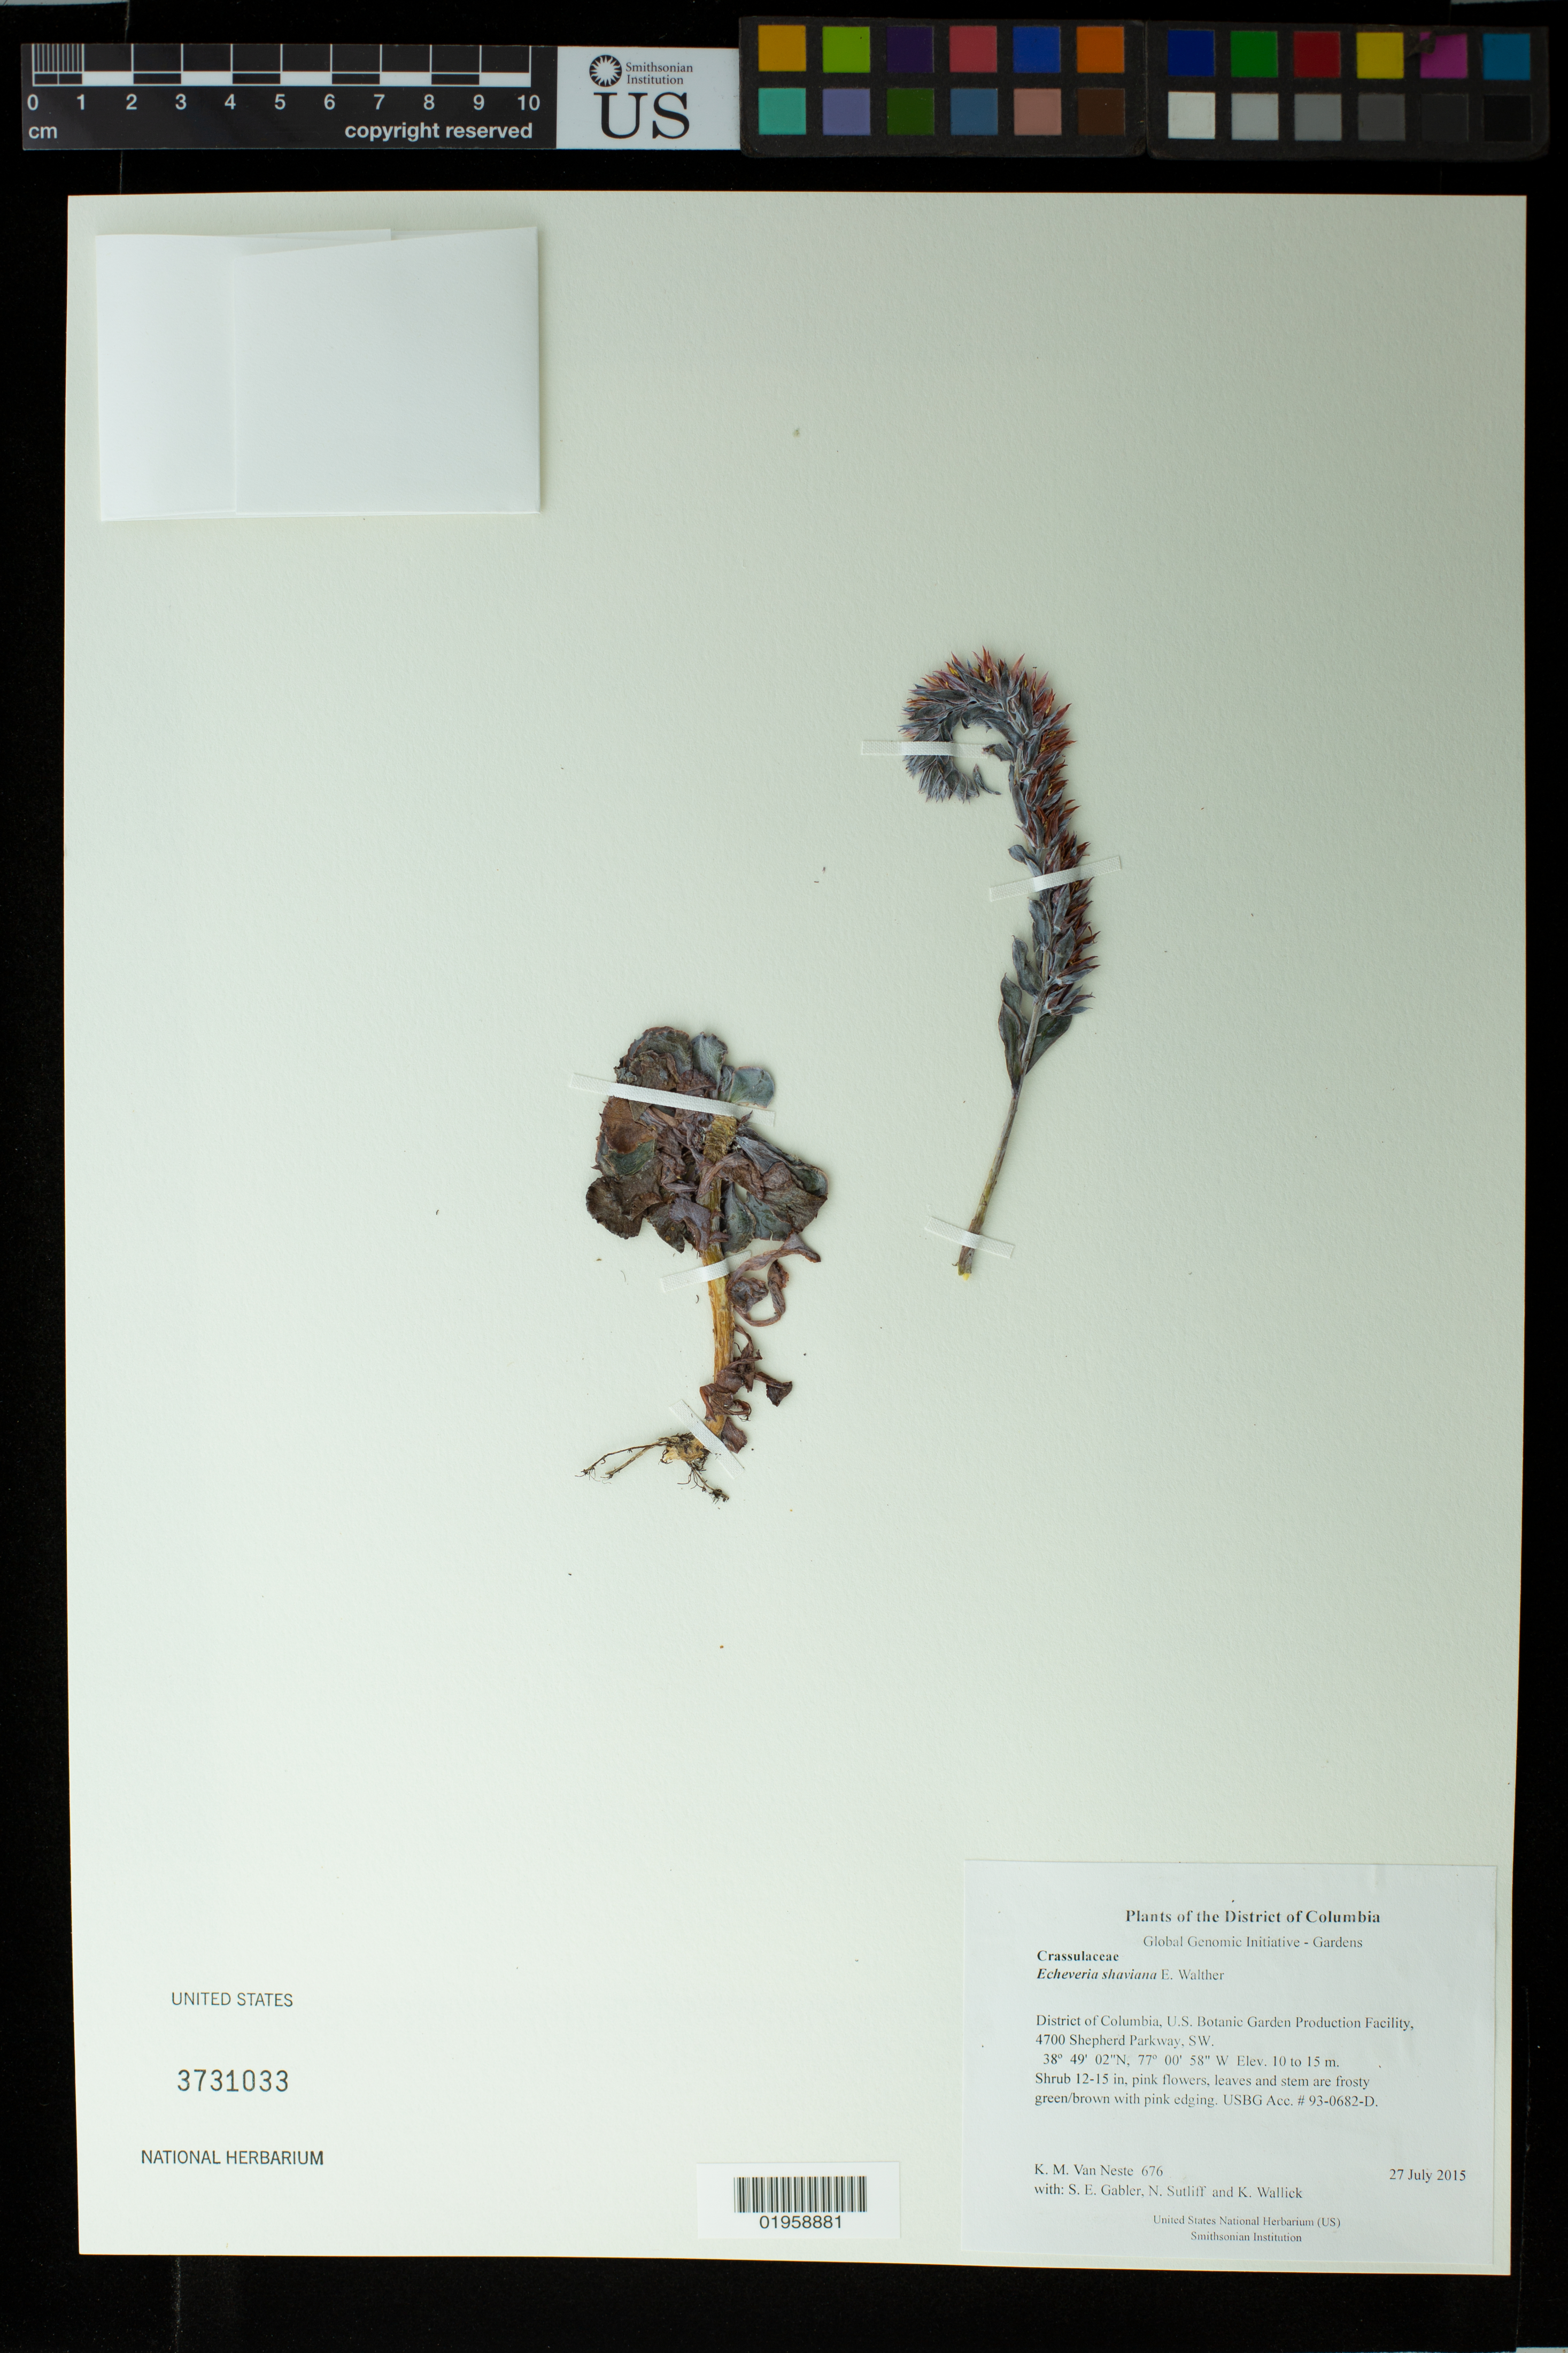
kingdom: Plantae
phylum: Tracheophyta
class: Magnoliopsida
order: Saxifragales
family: Crassulaceae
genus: Echeveria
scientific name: Echeveria shaviana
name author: E. Walther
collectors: K. M. Van Neste, S. E. Gabler, N. Sutliff & K. Wallick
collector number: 676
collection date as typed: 27 July 2015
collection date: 2015-07-27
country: United States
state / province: District of Columbia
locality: U.S. Botanic Garden Production Facility, 4700 Shepherd Parkway, SW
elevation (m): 10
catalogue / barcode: US 3731033